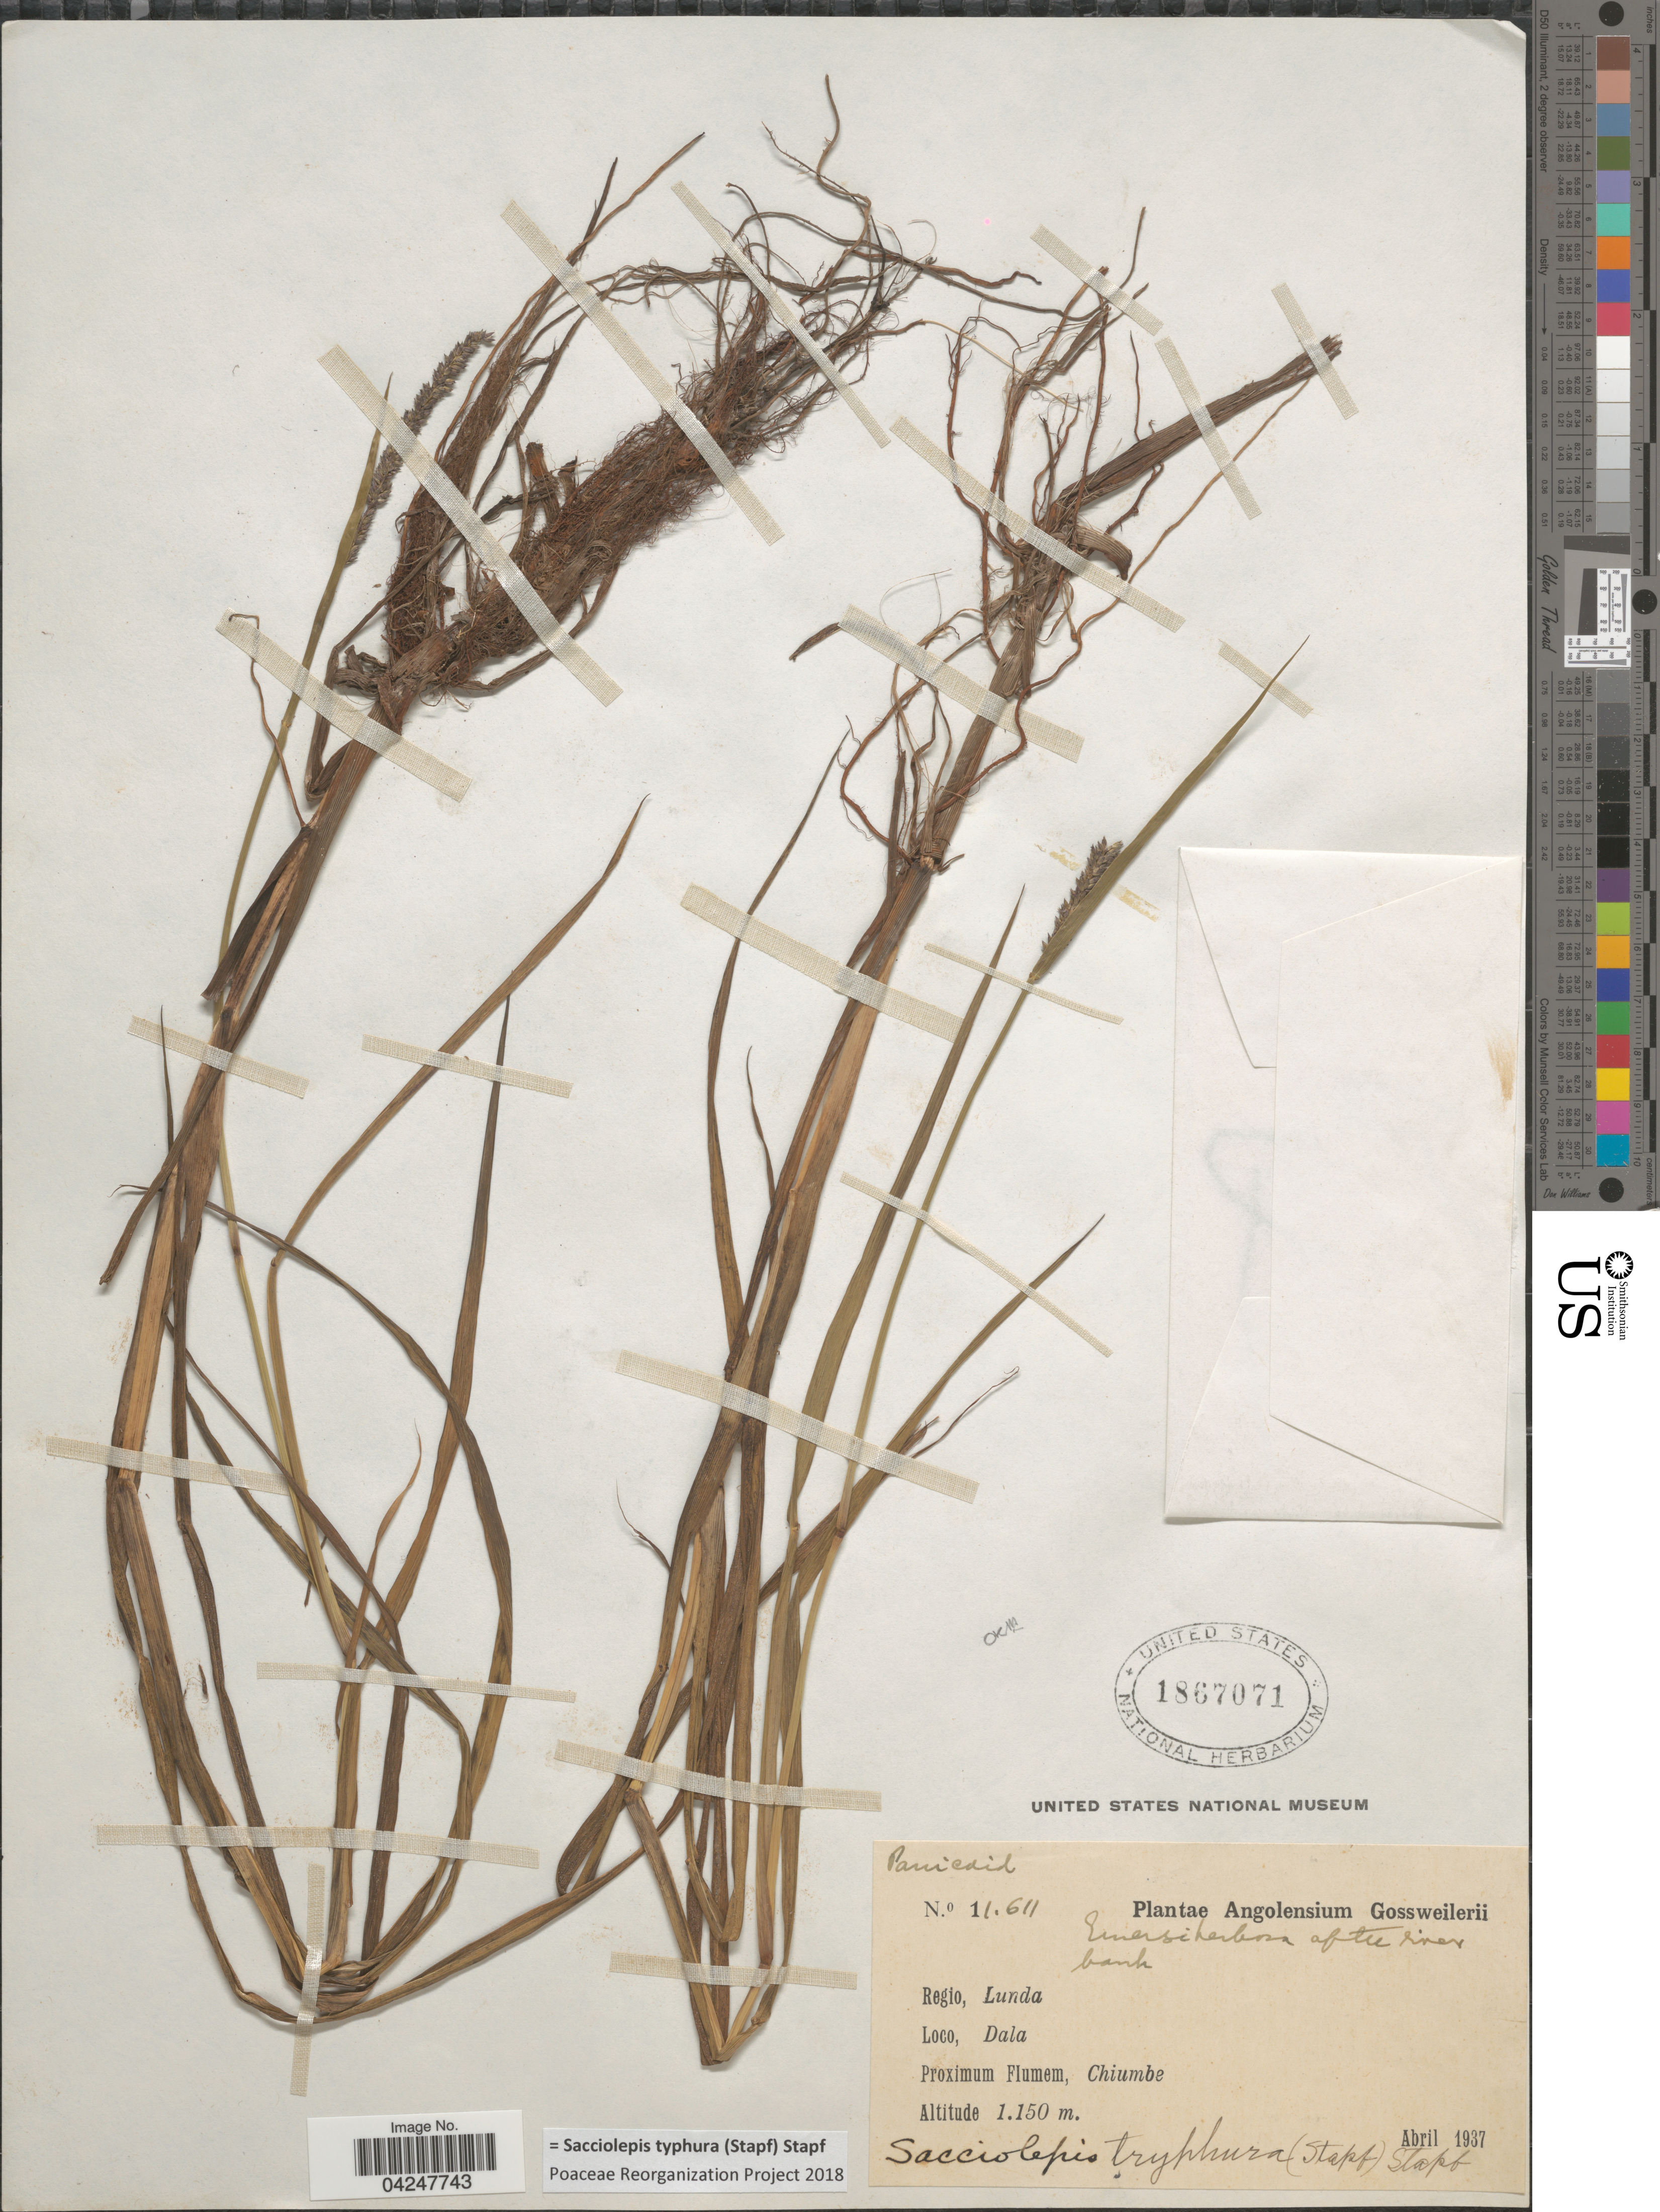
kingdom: Plantae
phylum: Tracheophyta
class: Liliopsida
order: Poales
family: Poaceae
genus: Sacciolepis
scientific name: Sacciolepis typhura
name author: (Stapf) Stapf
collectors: Gossweiler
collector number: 11611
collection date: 1937-04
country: Angola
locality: Regio, Lunda. Dala. Proximum Flumem, Chiumbe.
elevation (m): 1150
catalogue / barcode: US 1867071